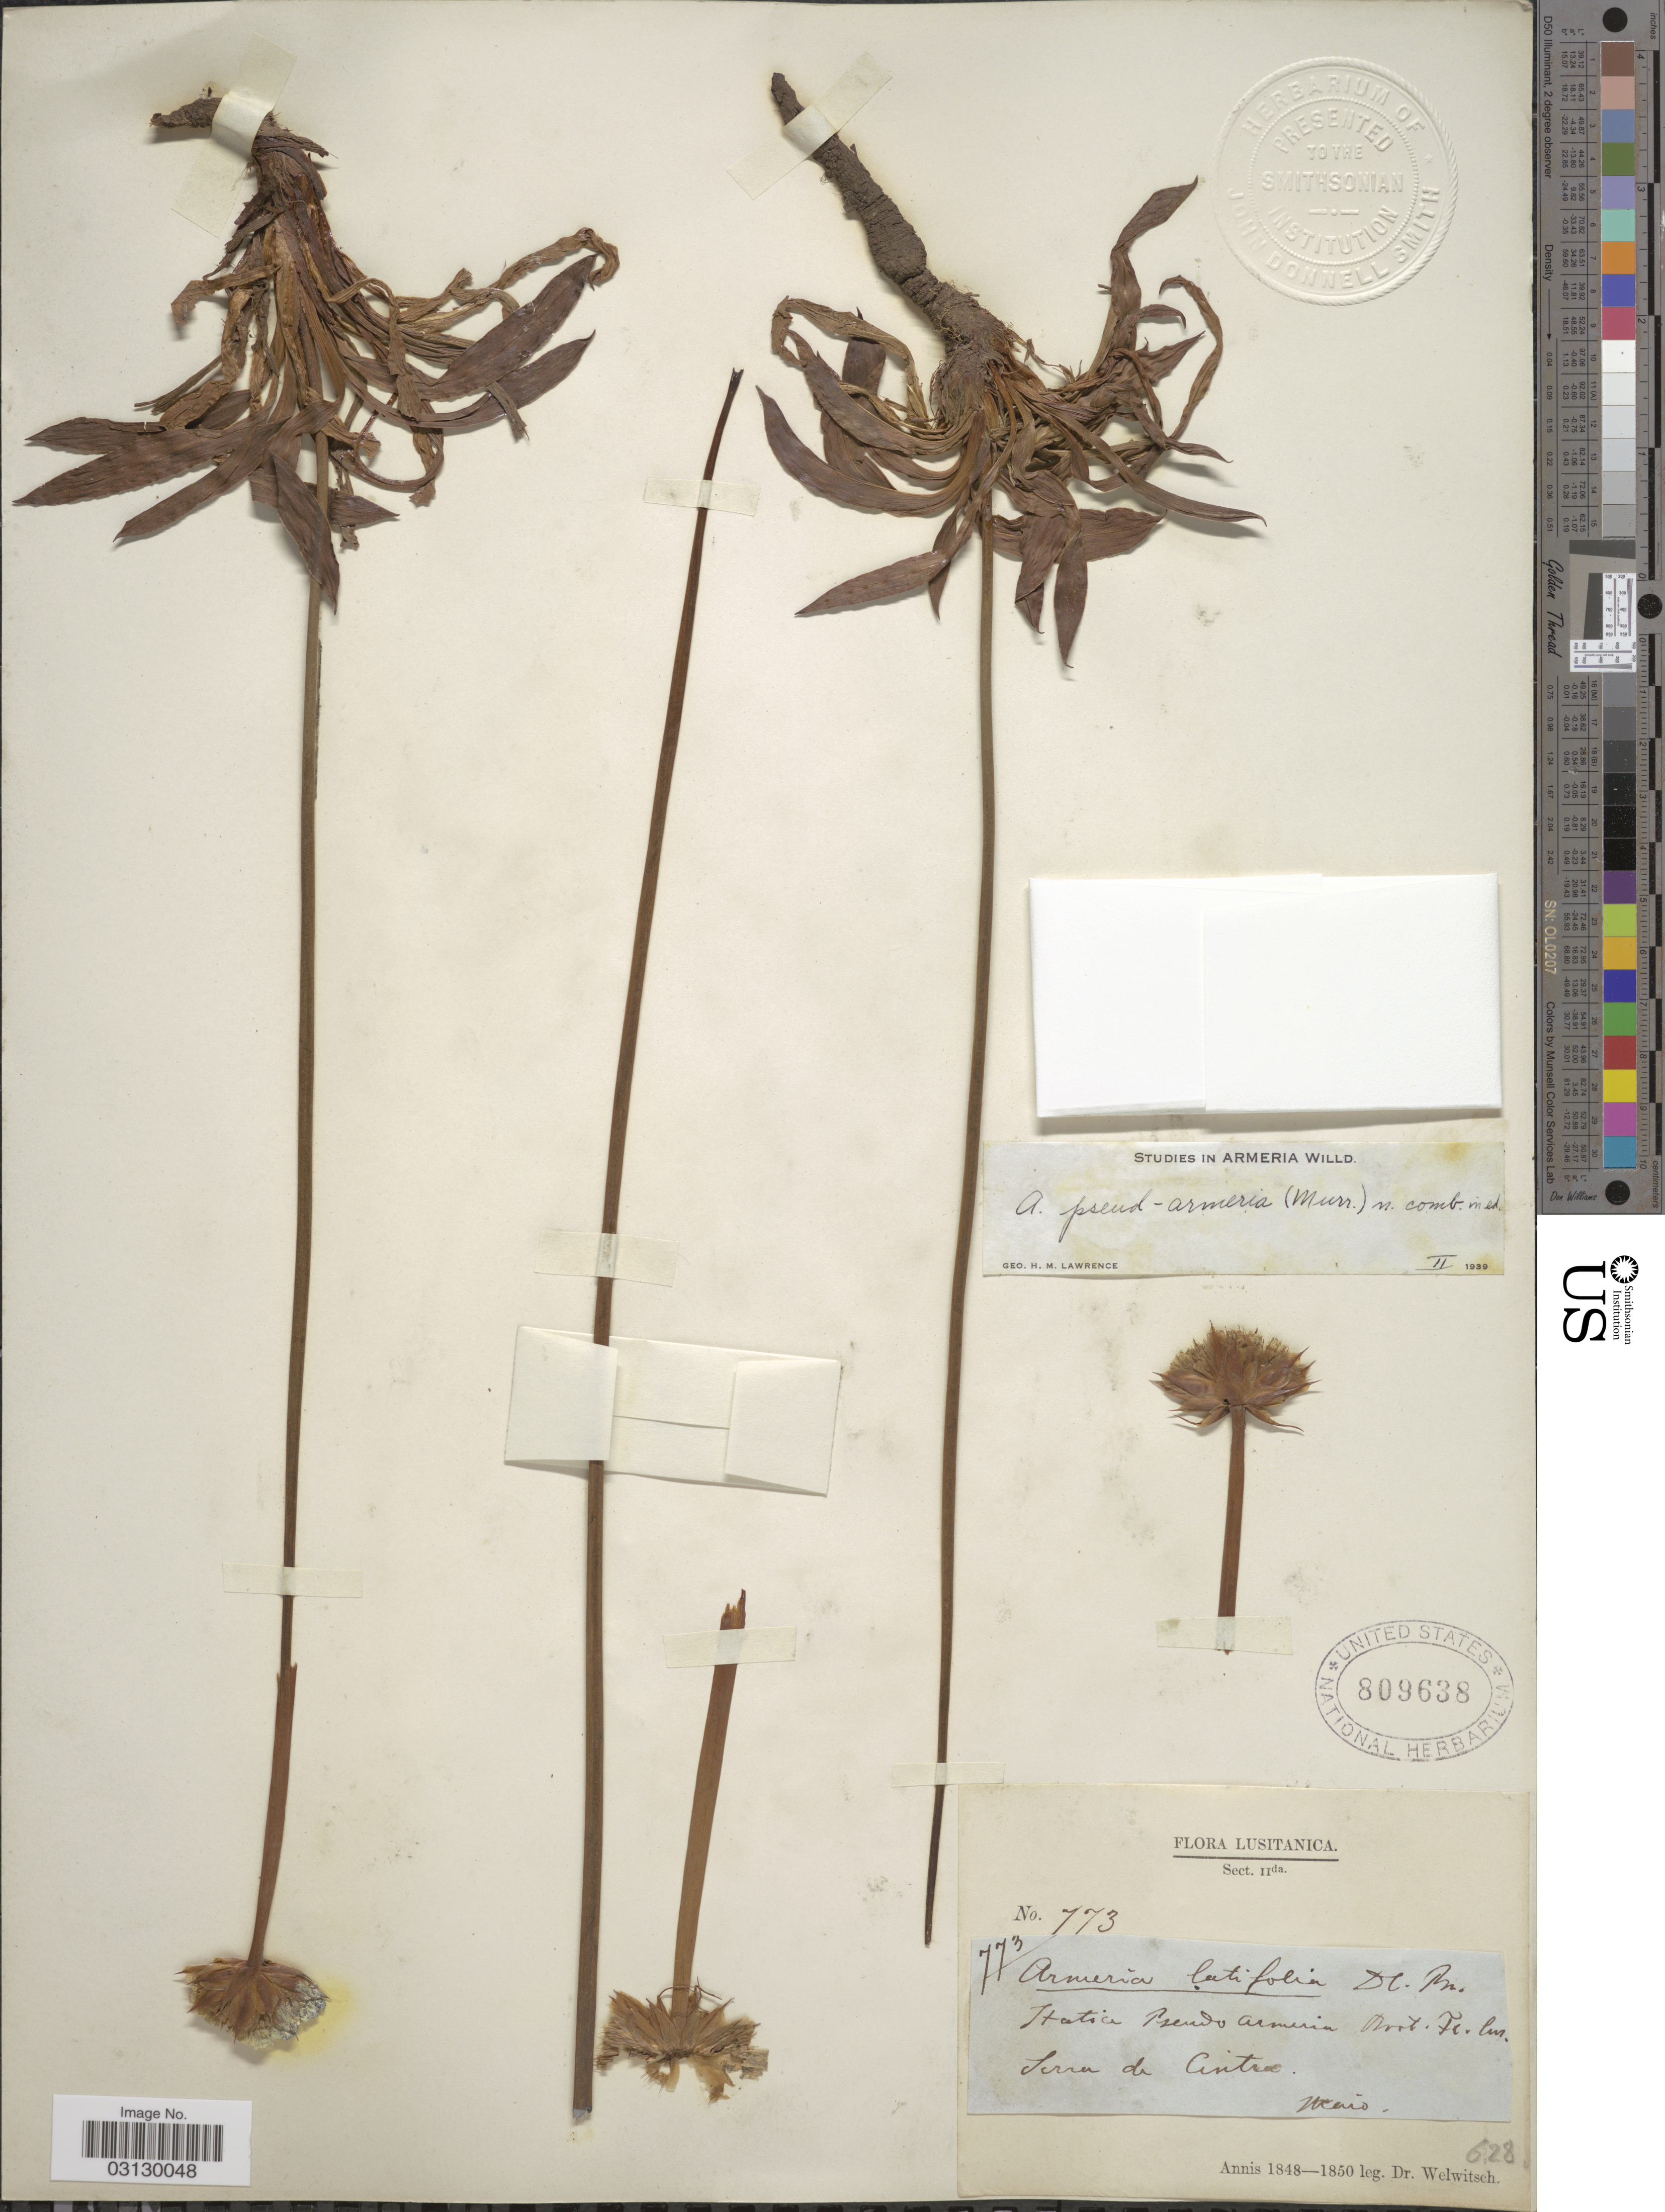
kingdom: Plantae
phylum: Tracheophyta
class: Magnoliopsida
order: Caryophyllales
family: Plumbaginaceae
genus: Armeria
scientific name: Armeria pseudarmeria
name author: (Murray) Mansf.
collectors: -. Welwitsch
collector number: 773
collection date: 1848-05/1850-05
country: Portugal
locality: Lusitanica. Serra da Cintra.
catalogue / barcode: US 809638